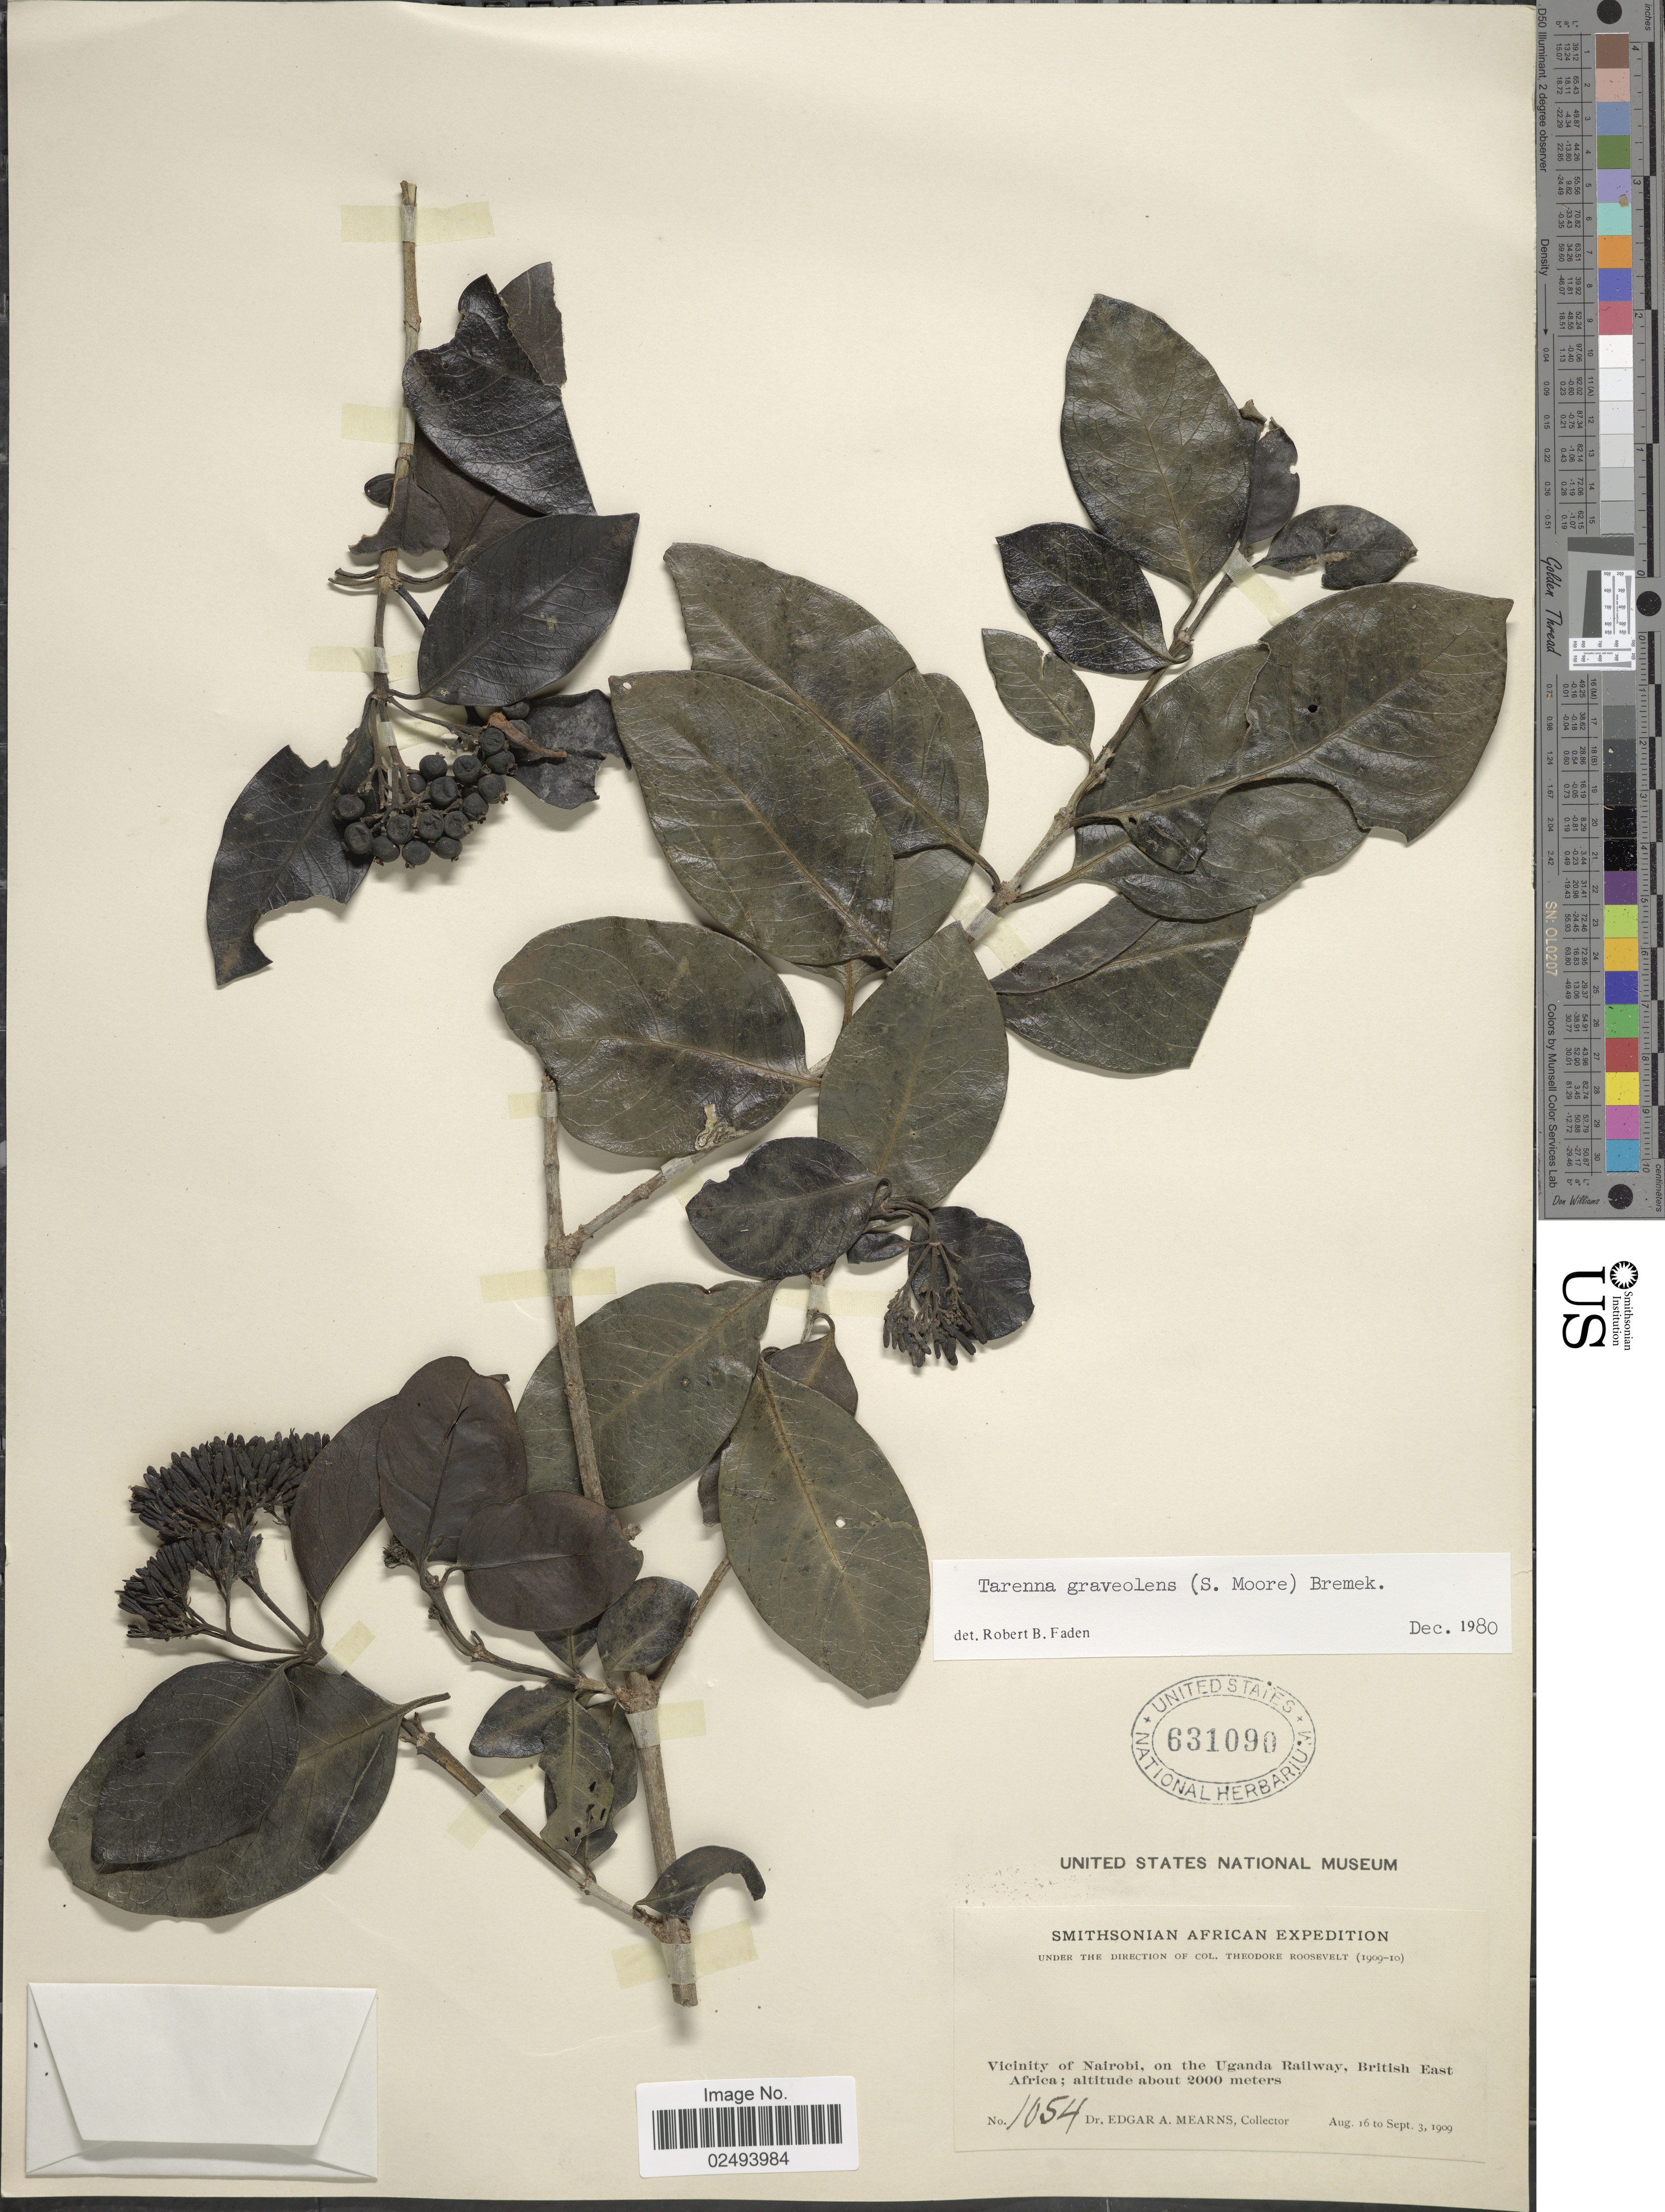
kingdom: Plantae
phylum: Tracheophyta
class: Magnoliopsida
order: Gentianales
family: Rubiaceae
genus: Coptosperma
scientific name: Coptosperma graveolens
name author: (S. Moore) Degreef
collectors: E. A. Mearns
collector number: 1054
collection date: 1909-08-16/1909-09-03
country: Uganda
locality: Vicinity of Nairobi, on the Uganda Railway, British East Africa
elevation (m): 2000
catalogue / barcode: US 631090